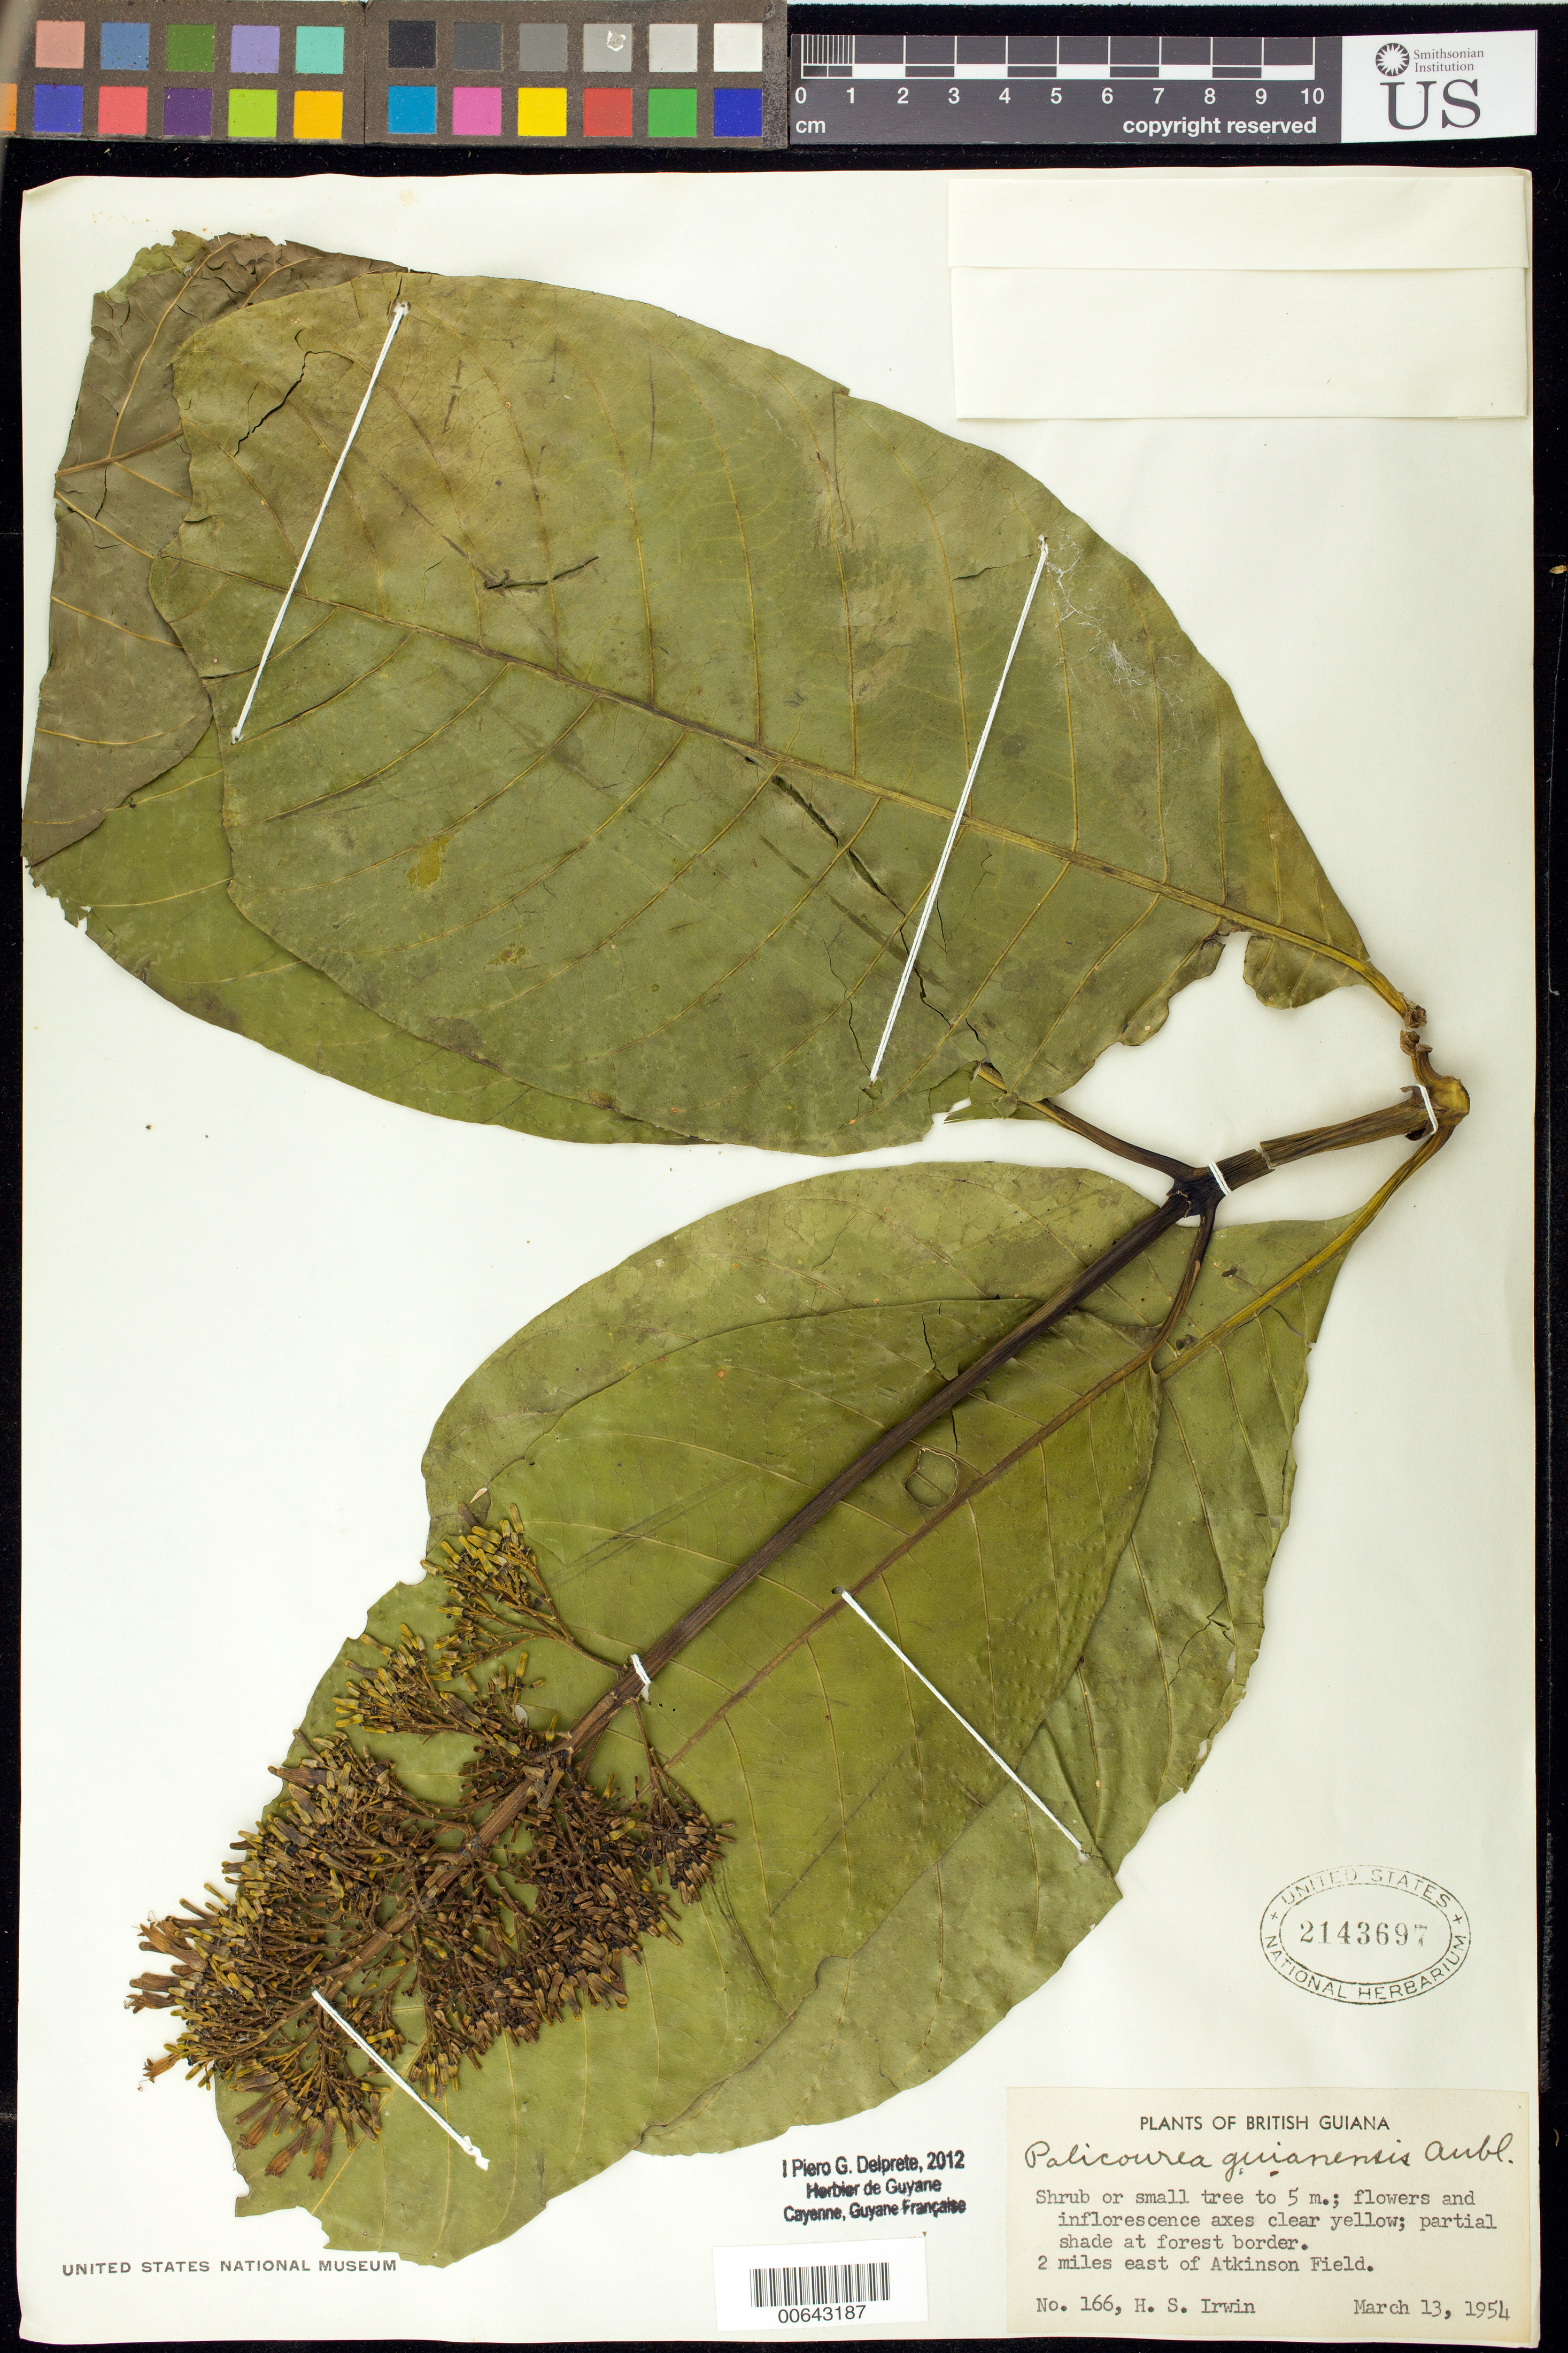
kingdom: Plantae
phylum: Tracheophyta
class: Magnoliopsida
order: Gentianales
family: Rubiaceae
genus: Palicourea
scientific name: Palicourea guianensis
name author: Aubl.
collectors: H. Irwin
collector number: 166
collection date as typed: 13-Mar-54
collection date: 1954-03-13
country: Guyana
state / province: Demerara-Mahaica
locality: Atkinson Field, 2 mi. E of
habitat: Partial shade at forest border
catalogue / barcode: US 2143697